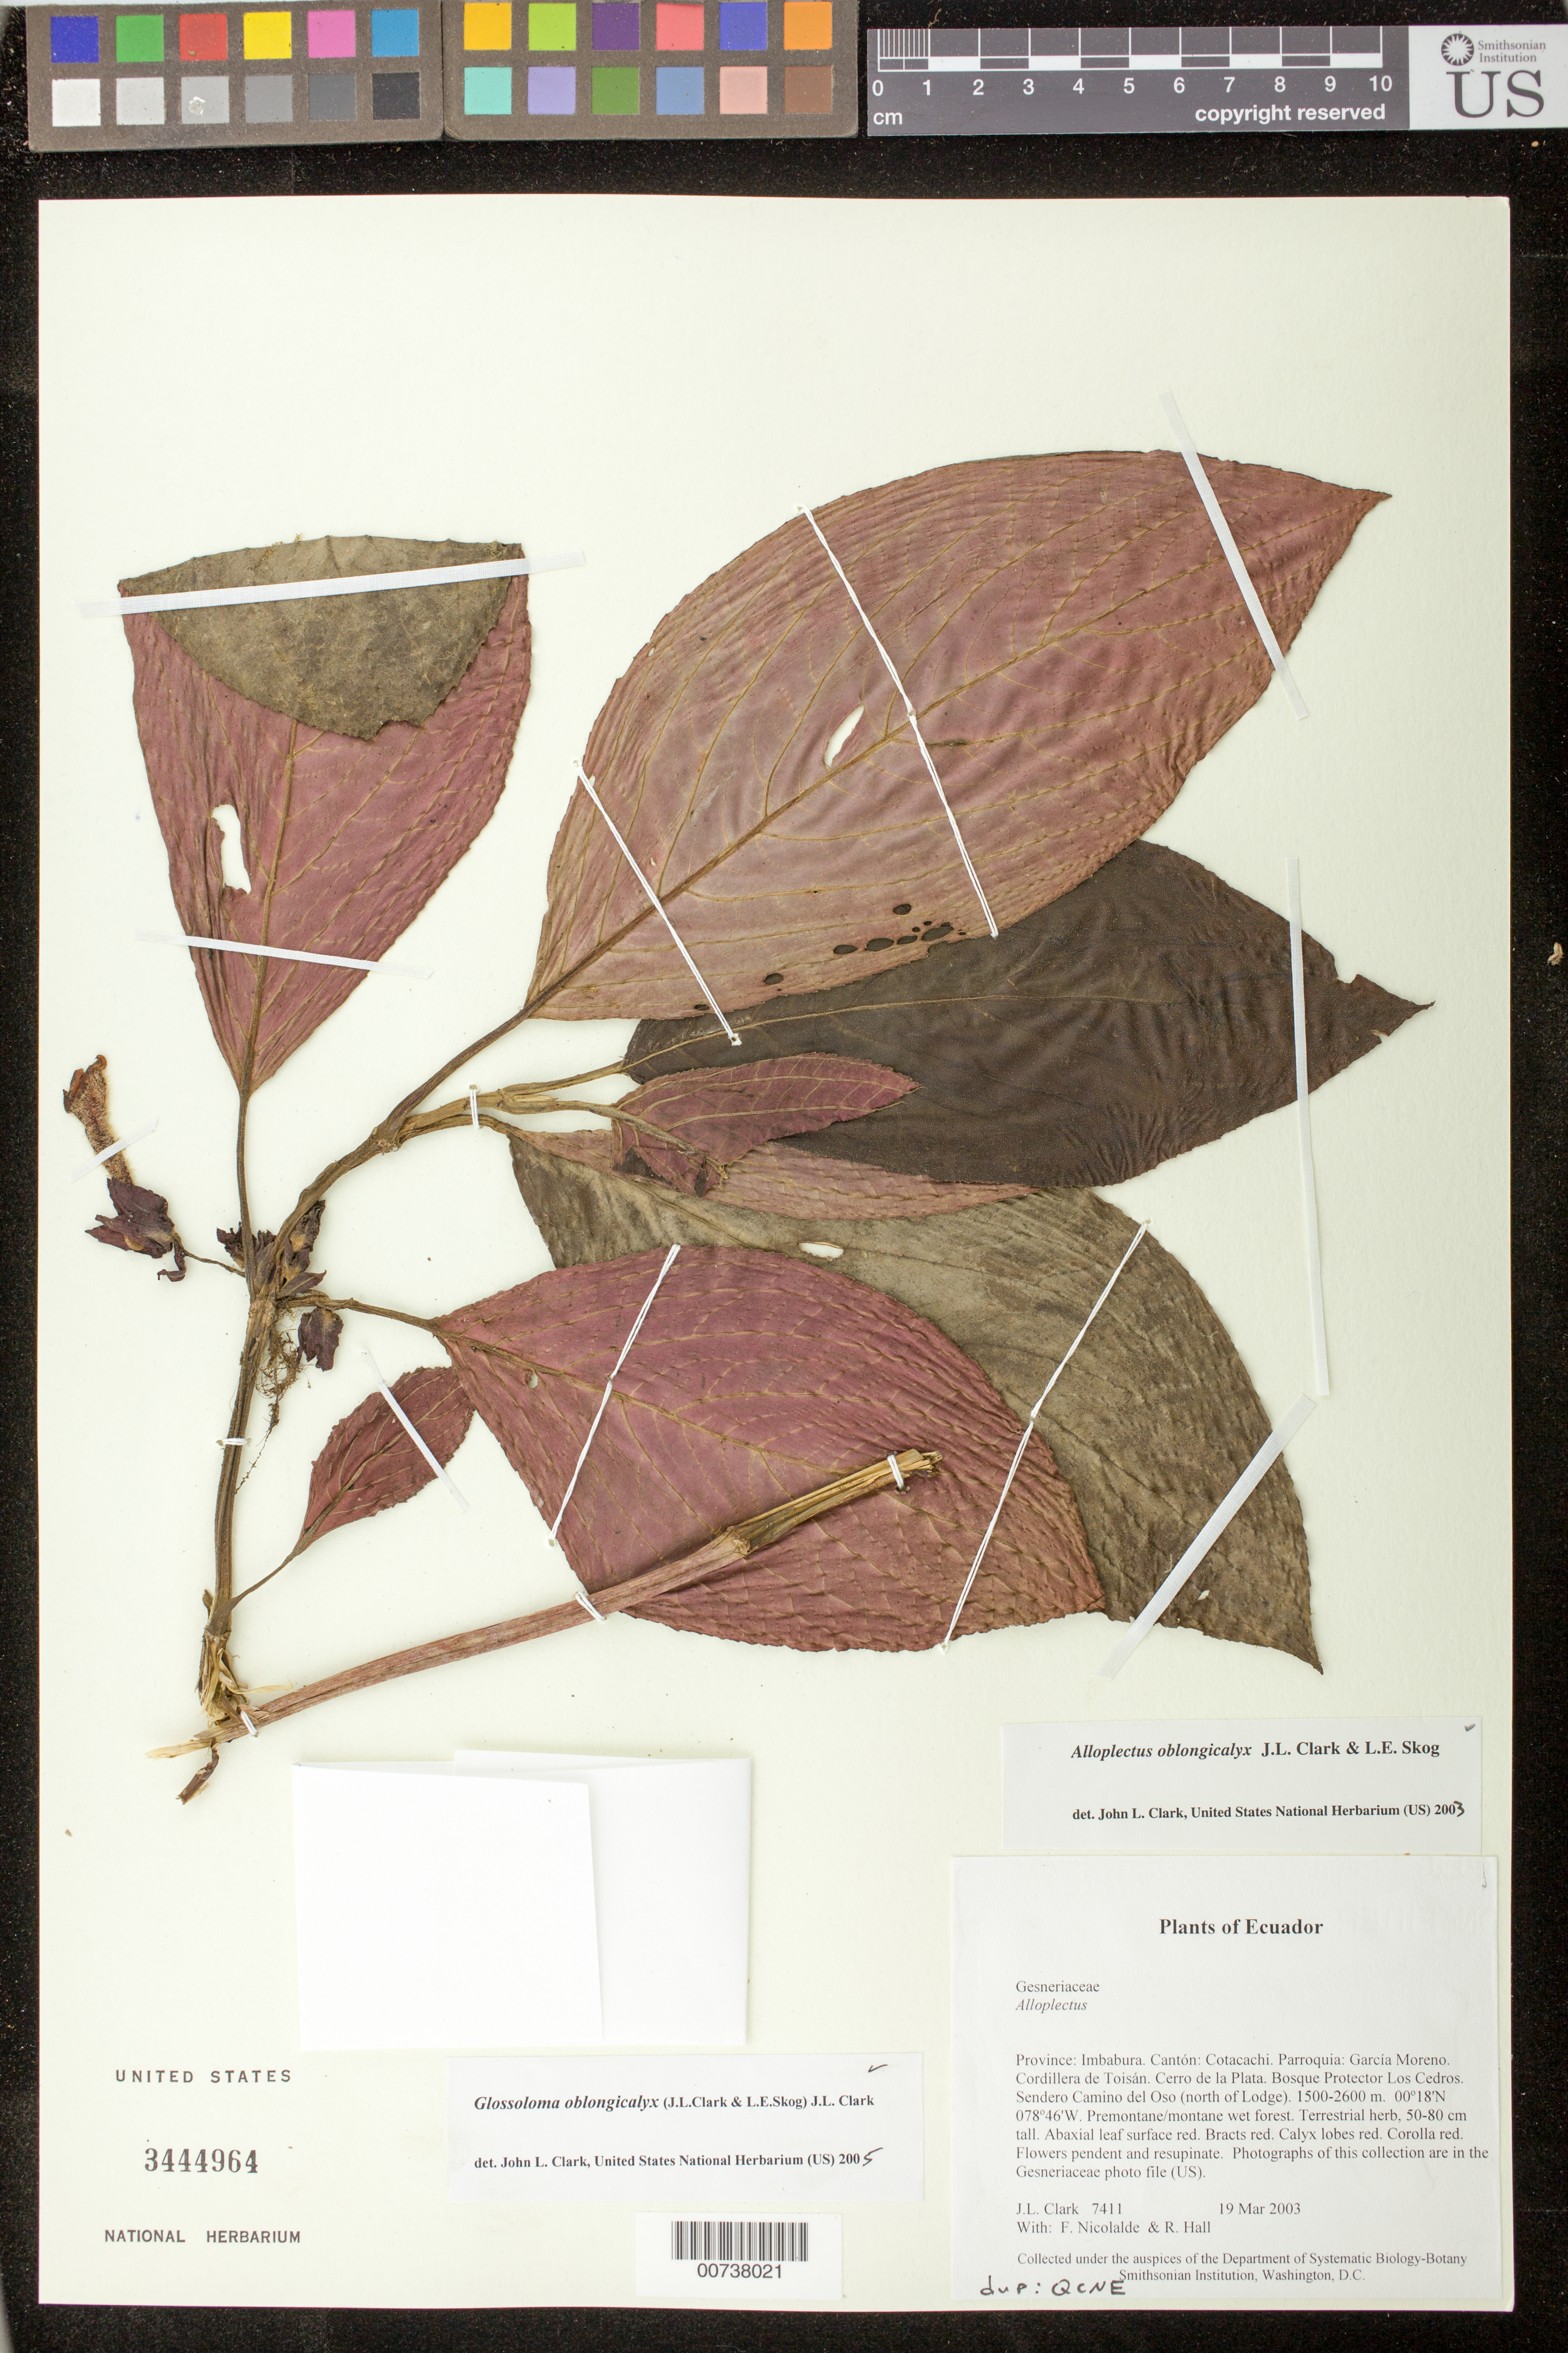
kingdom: Plantae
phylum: Tracheophyta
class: Magnoliopsida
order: Lamiales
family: Gesneriaceae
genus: Glossoloma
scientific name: Glossoloma subglabrum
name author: J.L. Clark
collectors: J. L. Clark, F. Nicolalde & R. Hall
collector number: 7411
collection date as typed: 19 Mar 2003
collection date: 2003-03-19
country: Ecuador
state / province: Imbabura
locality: Cotacachi. Parroquia: García Moreno. Cordillera de Toisán. Cerro de la Plata. Bosque Protector Los Cedros. Sendero Camino del Oso (north of Lodge).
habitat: Premontane/montane wet forest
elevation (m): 1500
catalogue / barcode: US 3444964